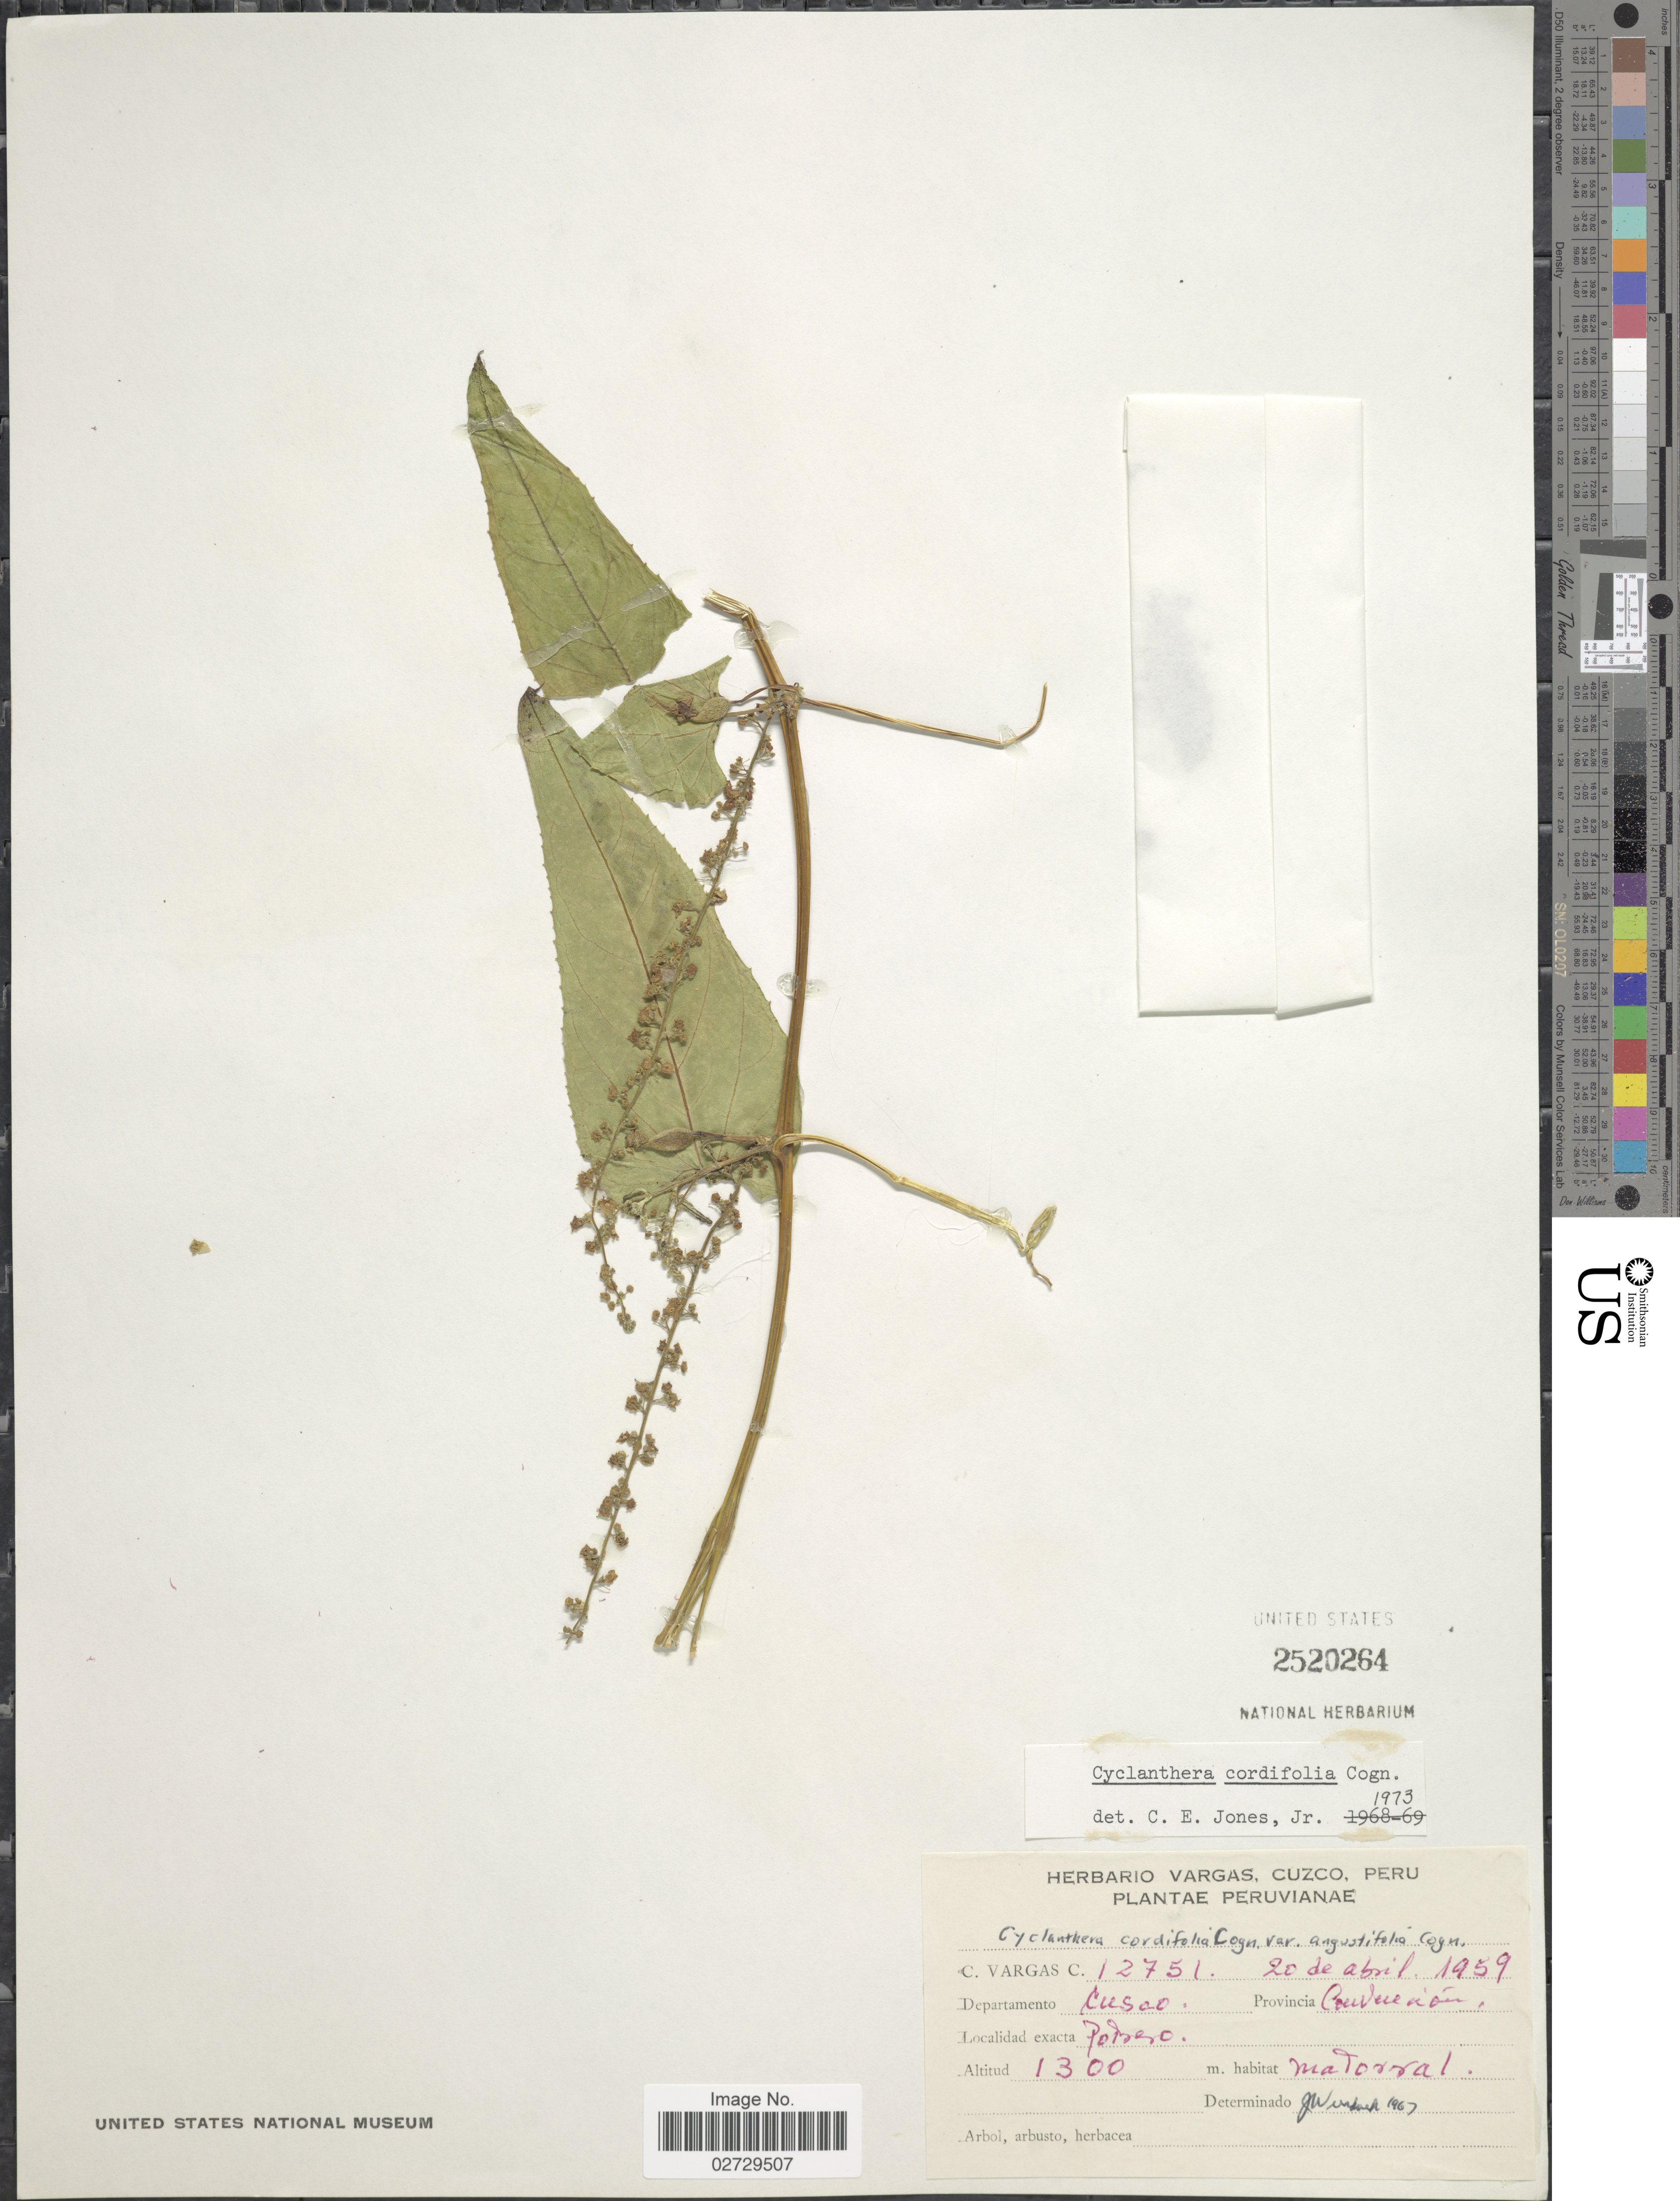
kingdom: Plantae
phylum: Tracheophyta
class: Magnoliopsida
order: Cucurbitales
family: Cucurbitaceae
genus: Cyclanthera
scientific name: Cyclanthera cordifolia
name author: Cogn.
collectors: C. Vargas Calderón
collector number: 12751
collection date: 1959-04-20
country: Peru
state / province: Cusco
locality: Provincia Convención, Potrero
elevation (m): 1300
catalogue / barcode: US 2520264